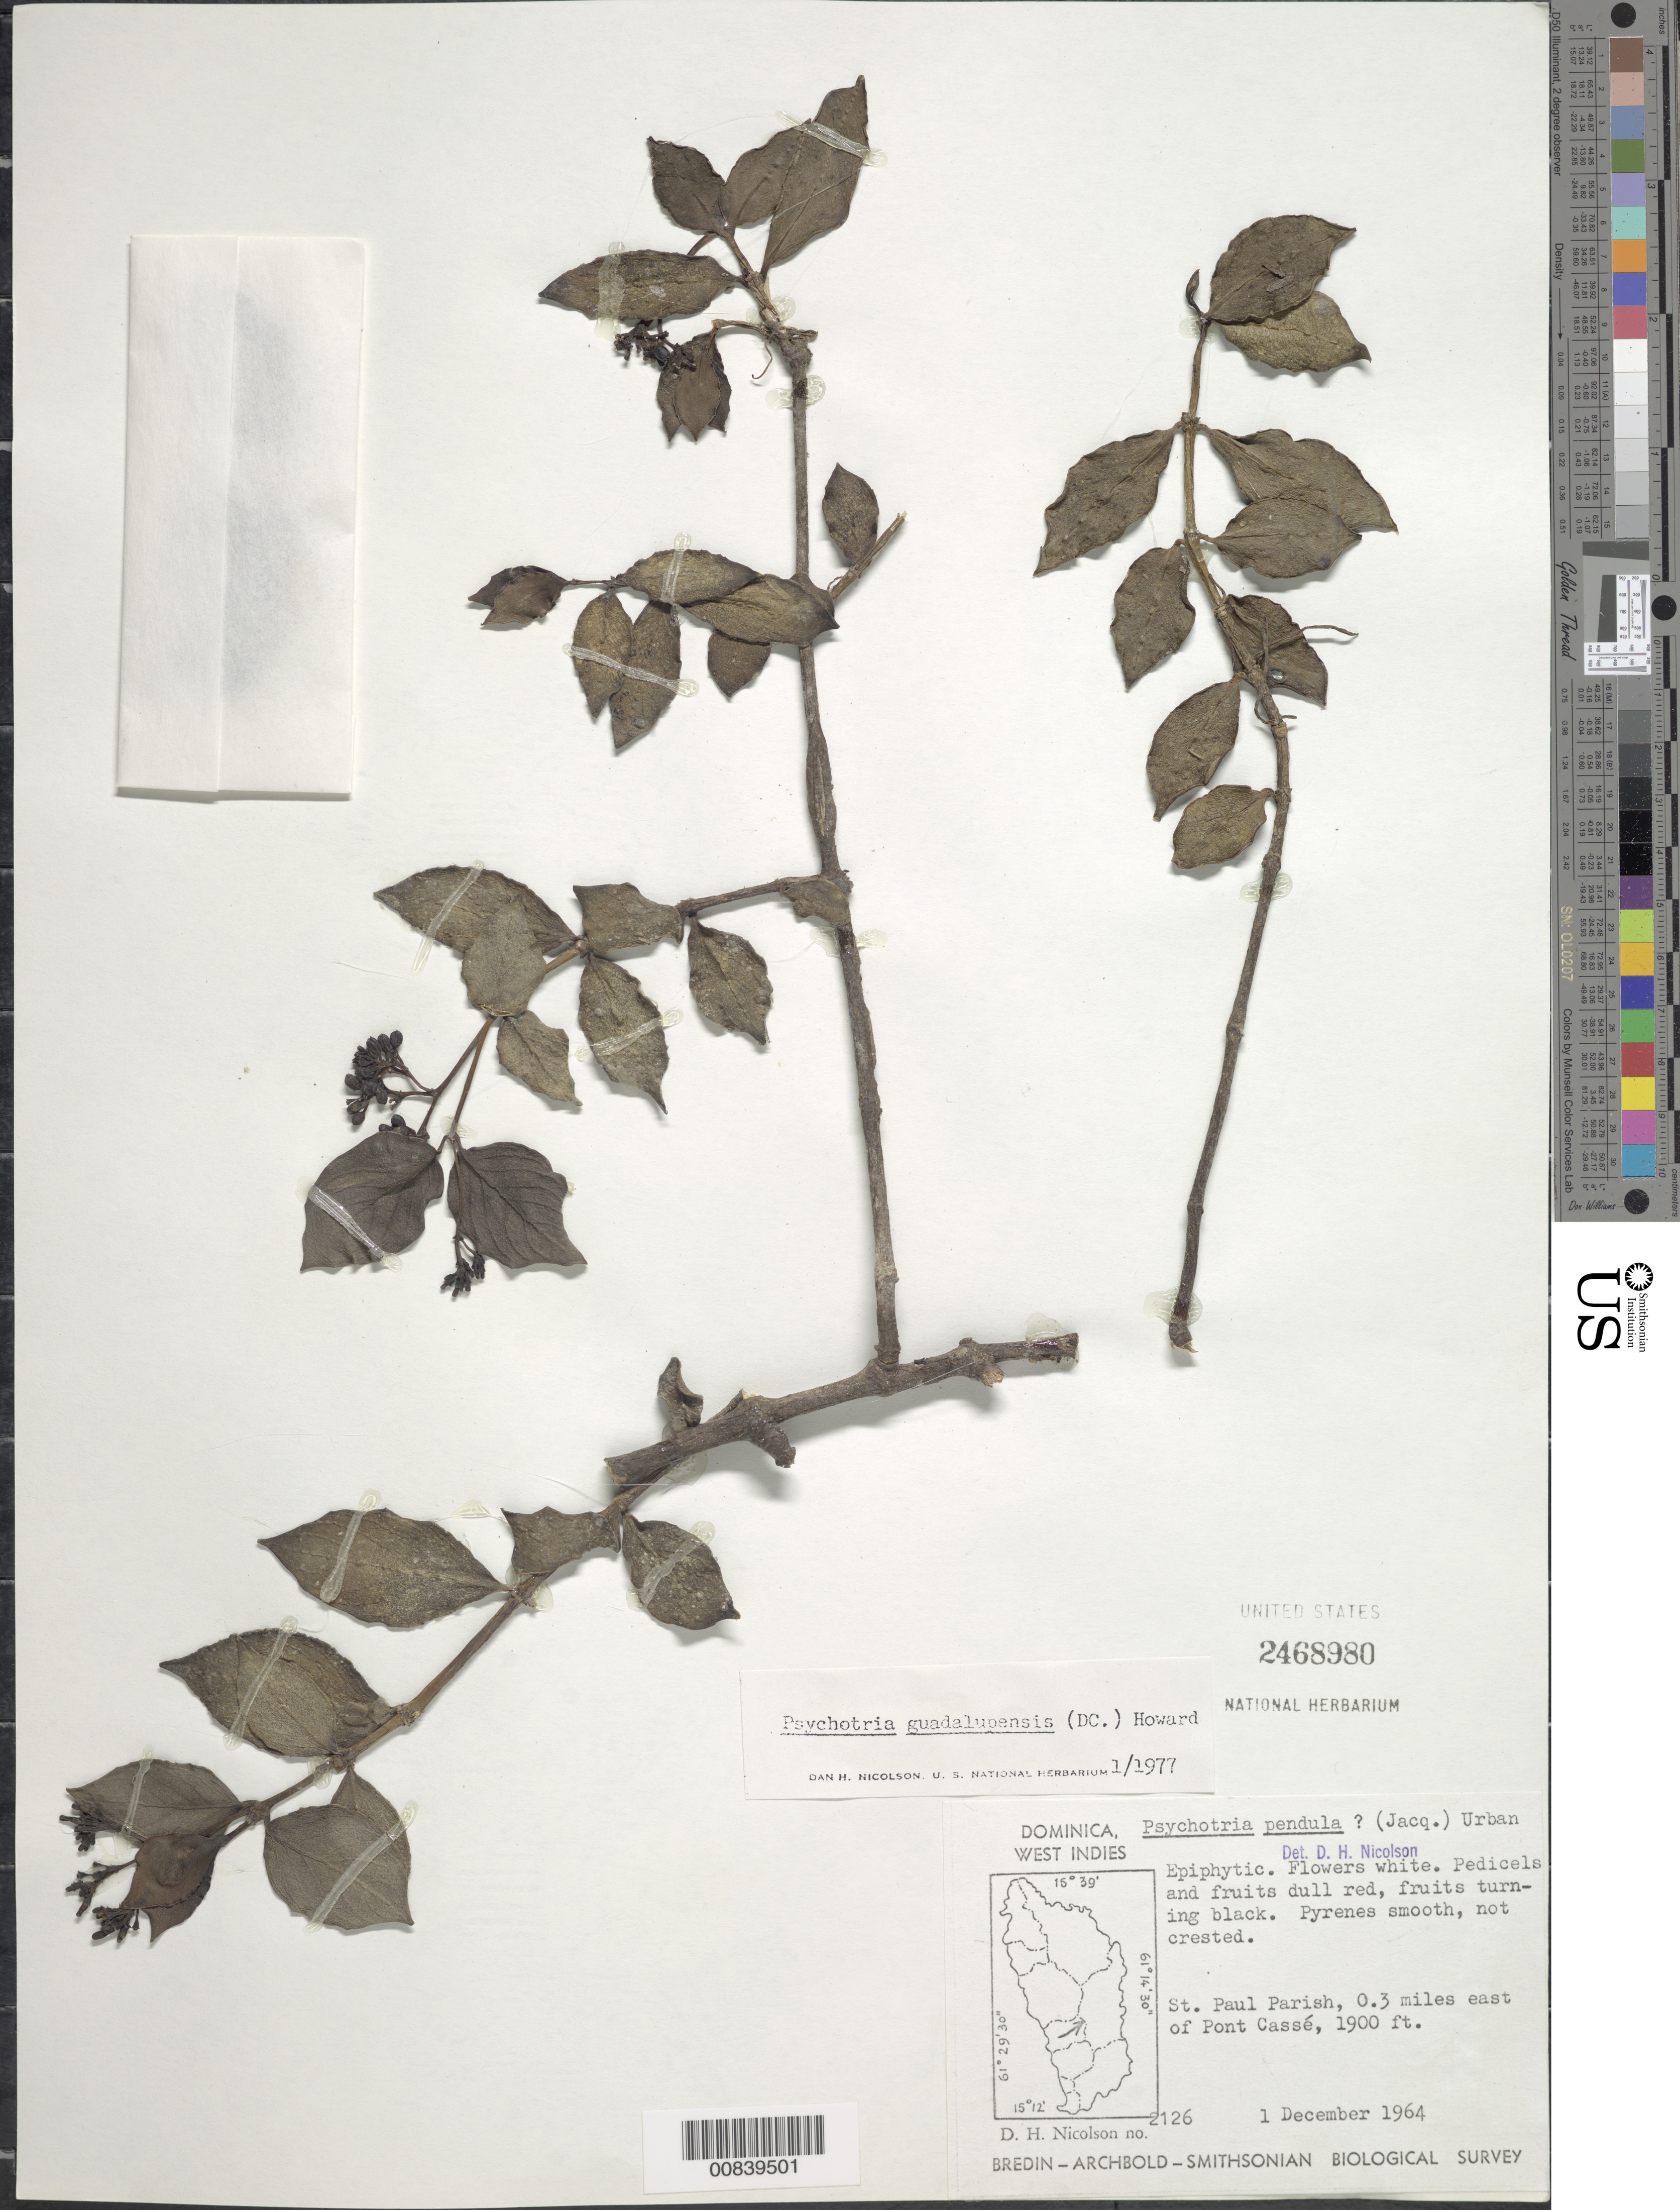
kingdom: Plantae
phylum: Tracheophyta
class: Magnoliopsida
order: Gentianales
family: Rubiaceae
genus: Notopleura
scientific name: Notopleura guadalupensis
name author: (DC.) C.M. Taylor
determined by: Nicolson, Dan H.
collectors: D. H. Nicolson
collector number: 2126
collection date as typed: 01 Dec 1964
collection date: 1964-12-01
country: Dominica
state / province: St. Paul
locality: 0.3 miles east of Pont Cassé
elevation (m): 579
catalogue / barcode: US 2468980